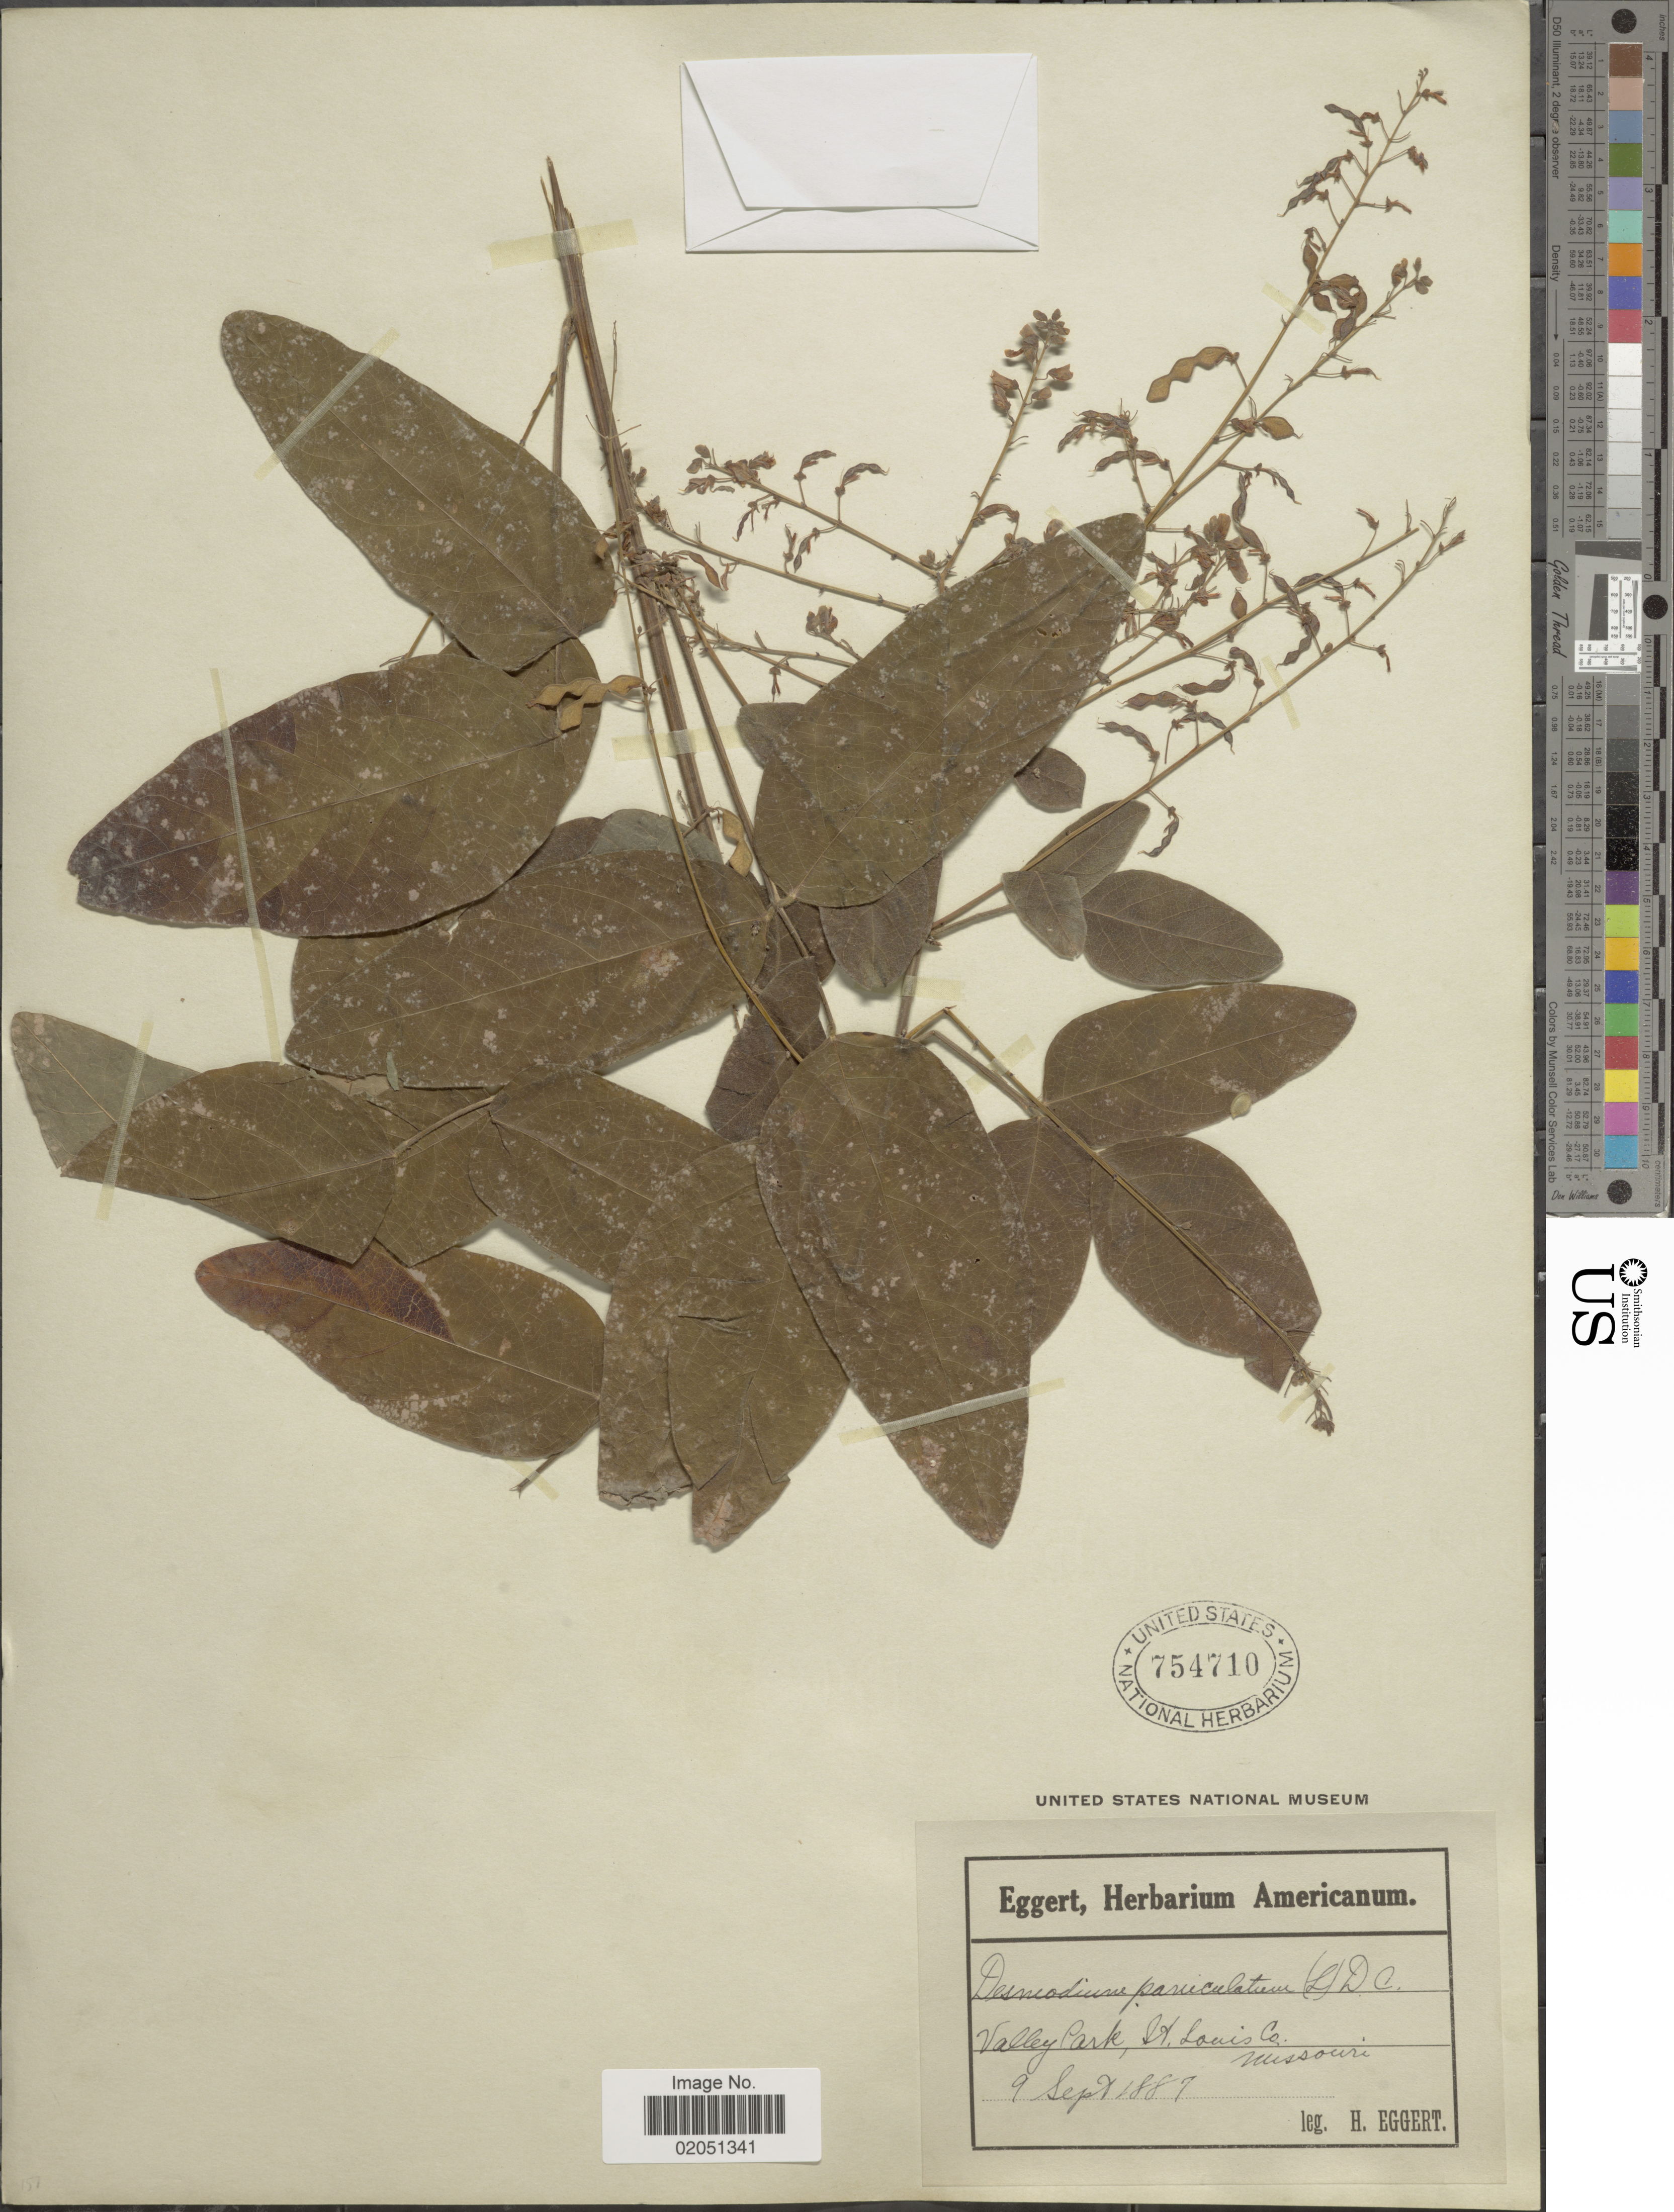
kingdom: Plantae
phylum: Tracheophyta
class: Magnoliopsida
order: Fabales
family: Fabaceae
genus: Desmodium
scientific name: Desmodium paniculatum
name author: (L.) DC.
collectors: H. Eggert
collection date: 1887-09-09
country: United States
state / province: Missouri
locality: Valley Park, St Louis Co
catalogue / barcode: US 754710